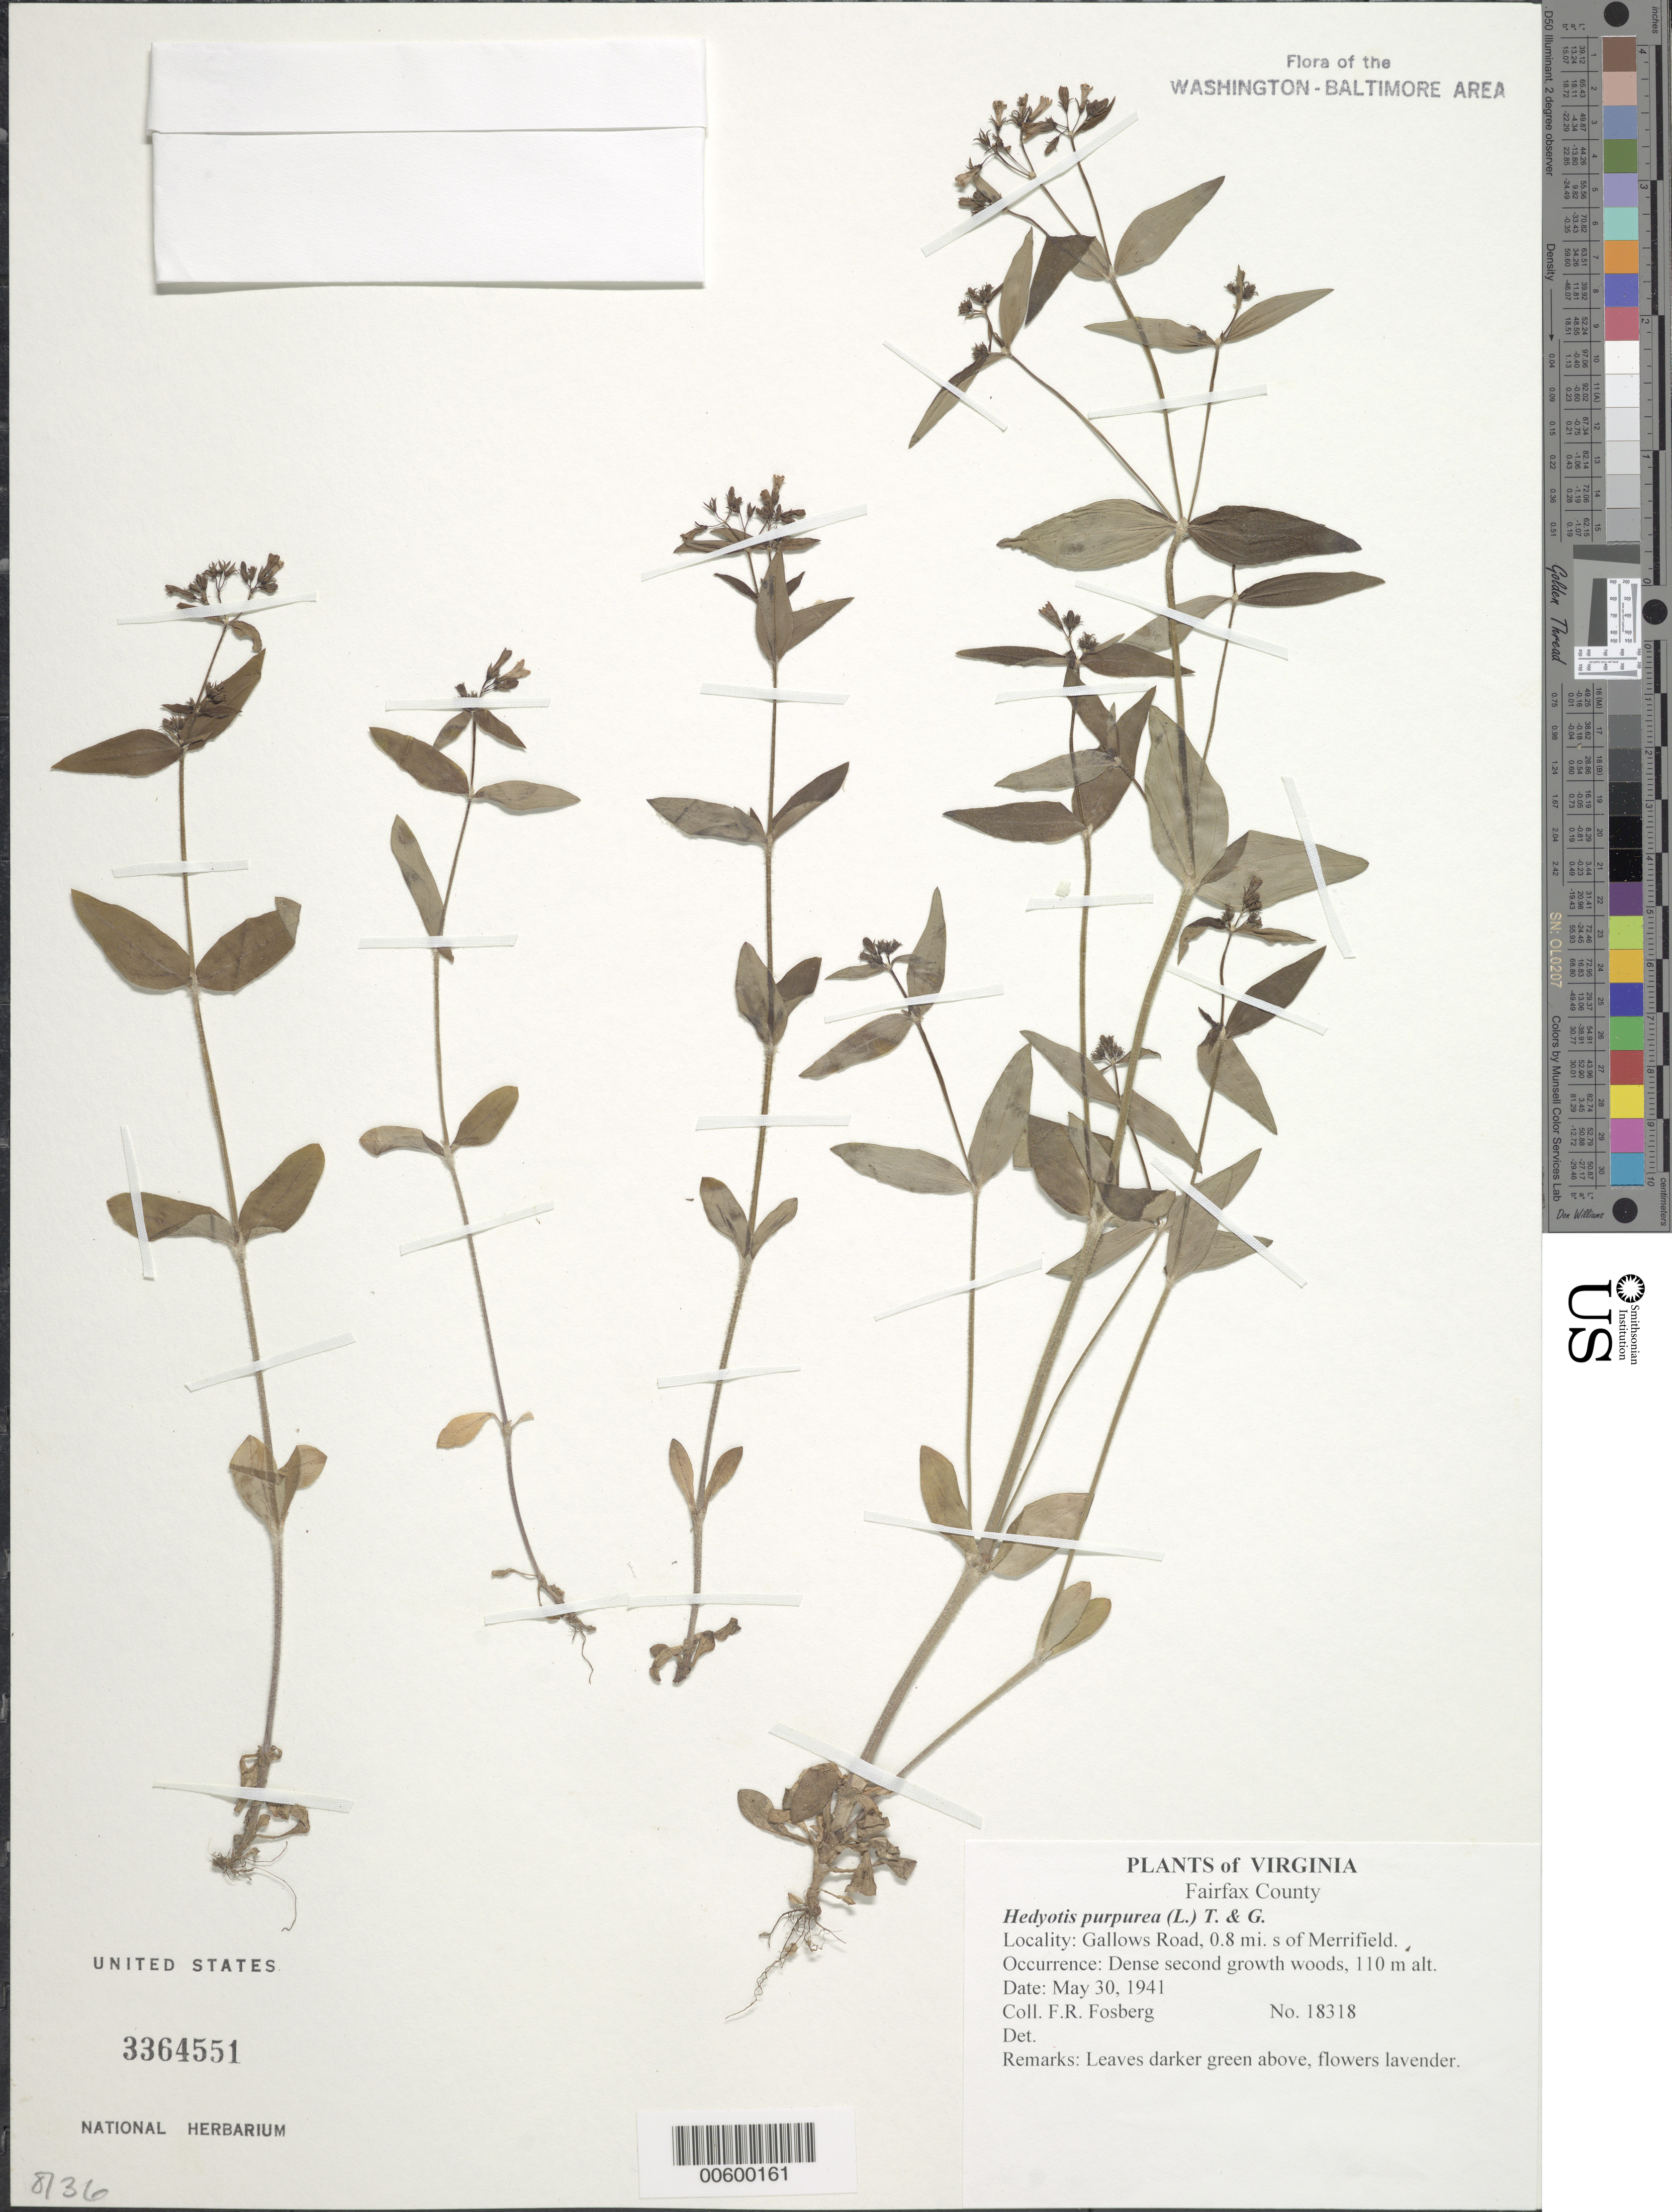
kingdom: Plantae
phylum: Tracheophyta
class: Magnoliopsida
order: Gentianales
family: Rubiaceae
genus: Houstonia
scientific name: Houstonia purpurea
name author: L.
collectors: F. R. Fosberg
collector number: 18318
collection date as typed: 30 May 1941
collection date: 1941-05-30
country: United States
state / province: Virginia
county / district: Fairfax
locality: Gallows Road, 0.8 mi. S of Merrifield.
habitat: Dense second growth woods, 110 m alt.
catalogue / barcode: US 3364551